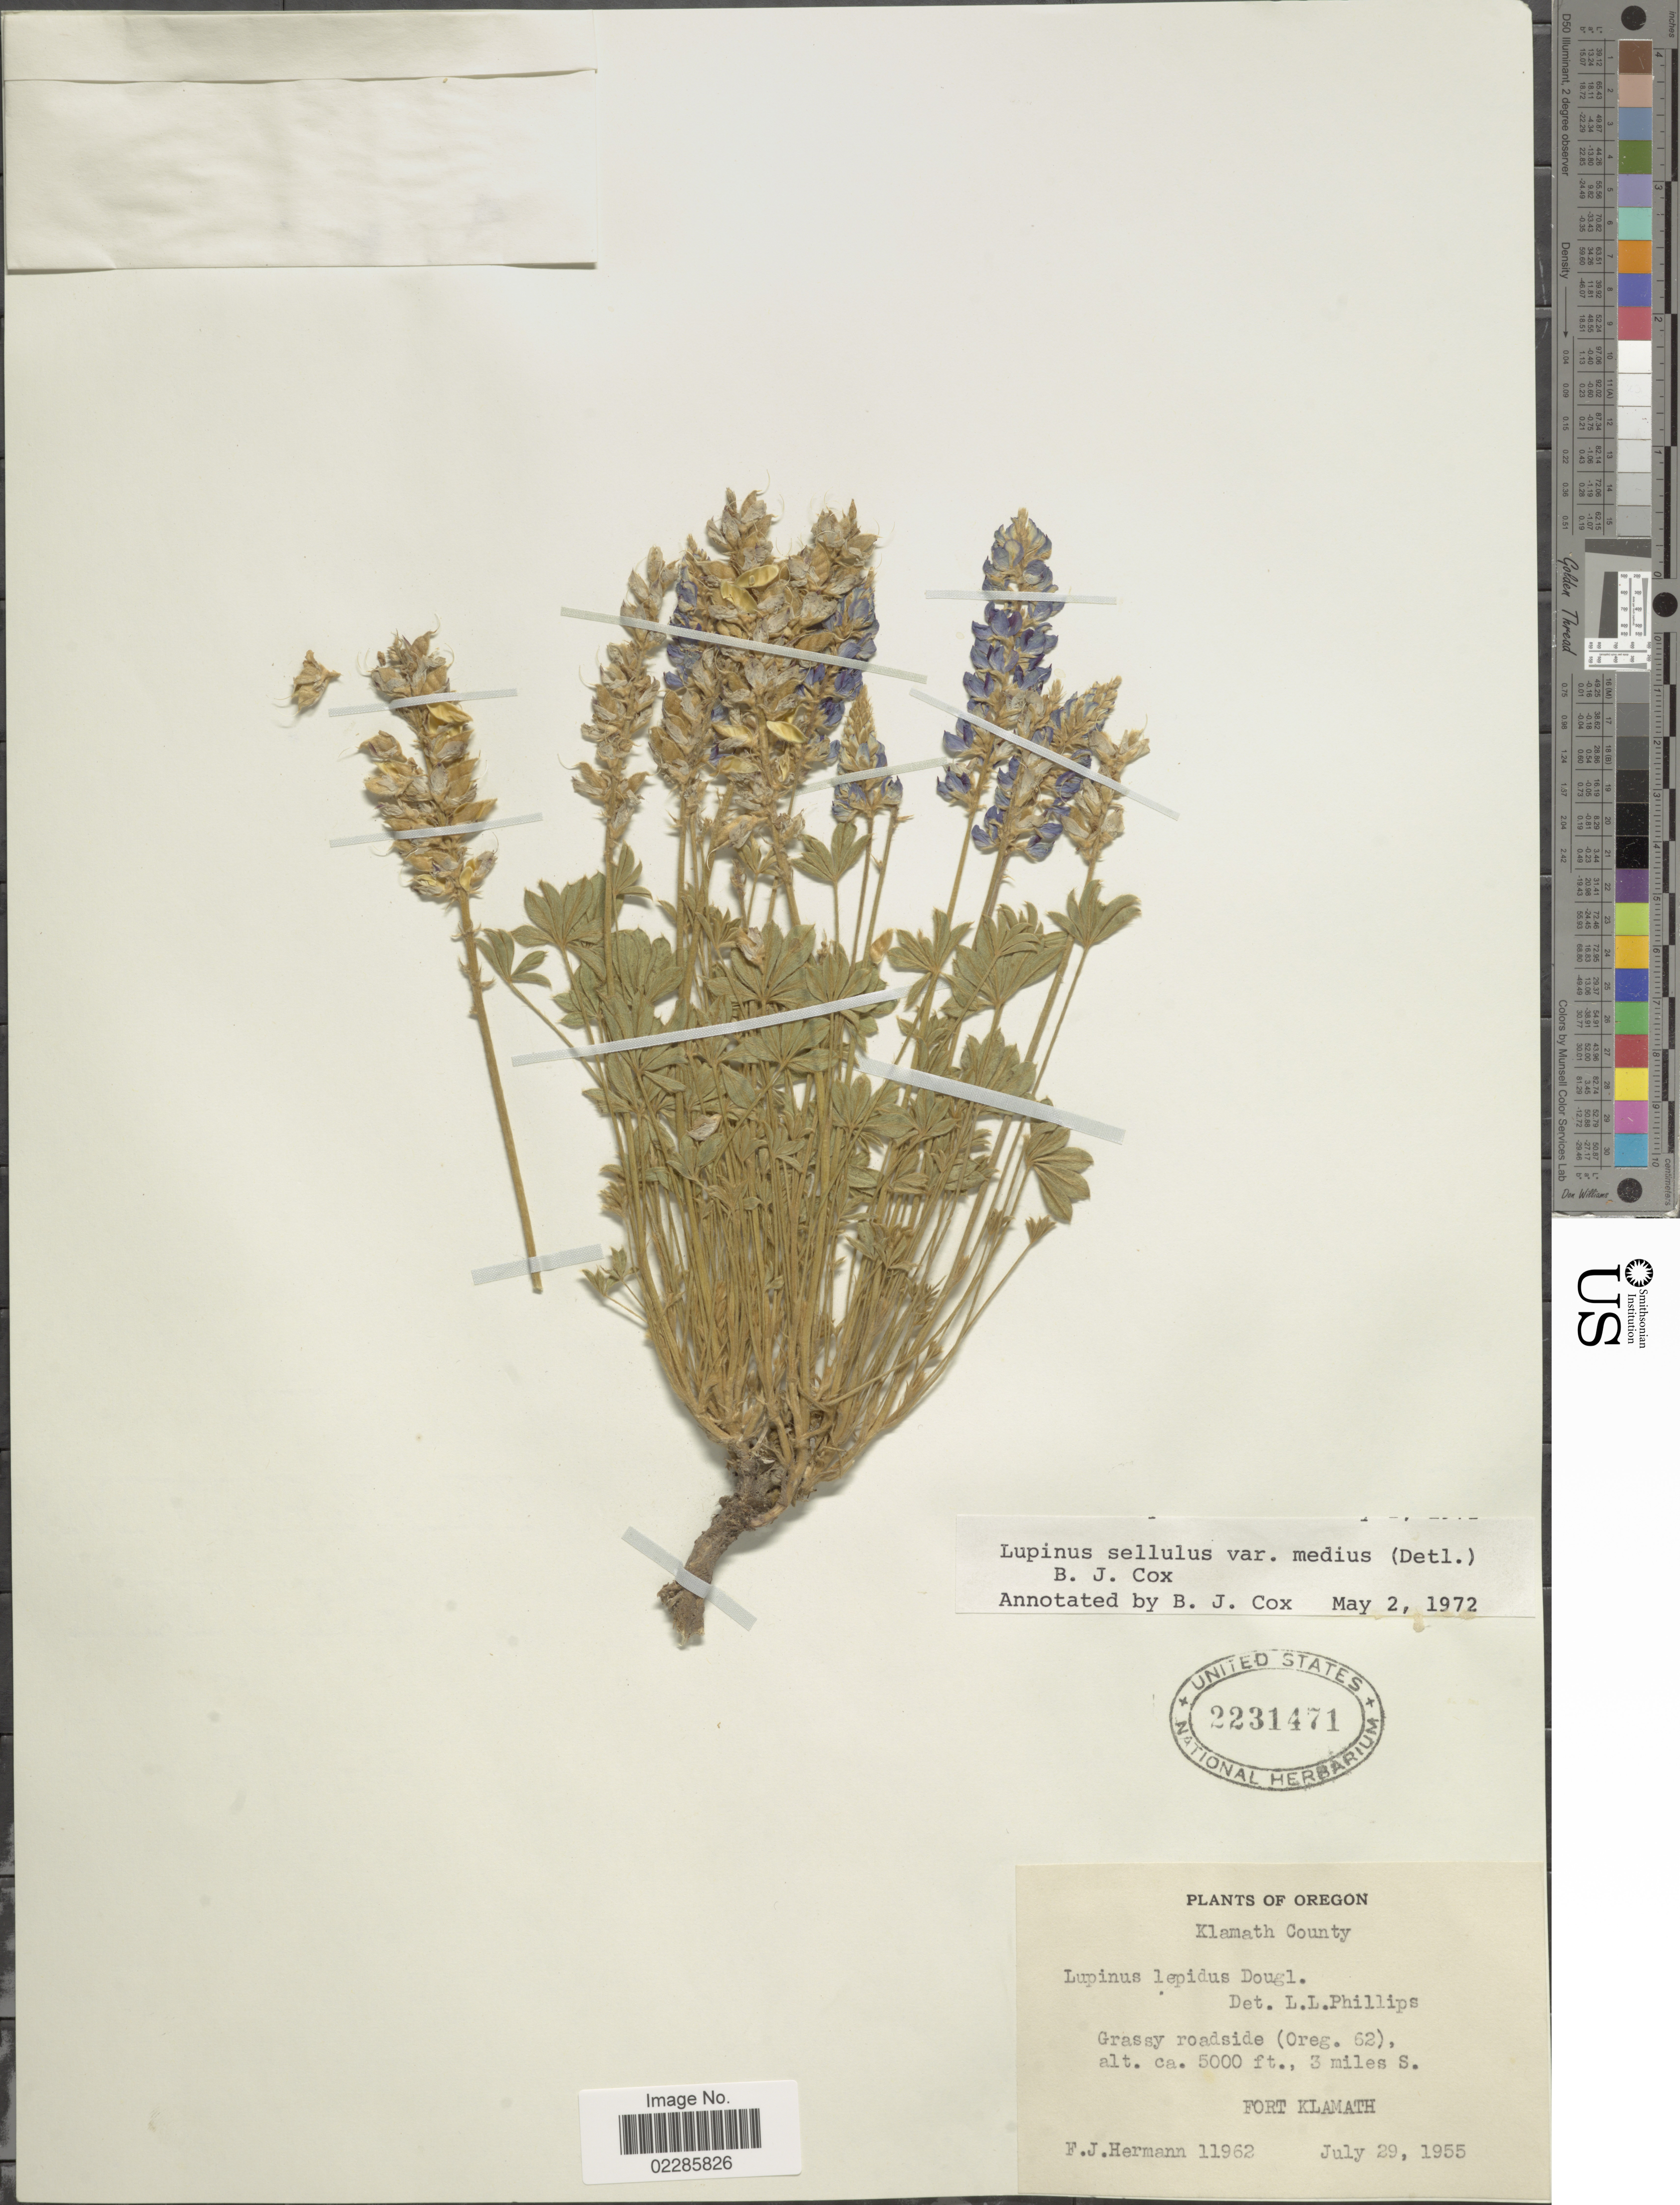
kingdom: Plantae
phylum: Tracheophyta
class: Magnoliopsida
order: Fabales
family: Fabaceae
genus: Lupinus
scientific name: Lupinus sellulus var. medius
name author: (Detling) B.J. Cox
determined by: Cox, B. J.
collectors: F. J. Hermann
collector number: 19962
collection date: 1955-07-29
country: United States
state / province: Oregon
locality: Klamath County, Grassy roadside (Oreg. 62), 3 miles S. Fort Klamath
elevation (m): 1524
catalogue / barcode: US 2231471